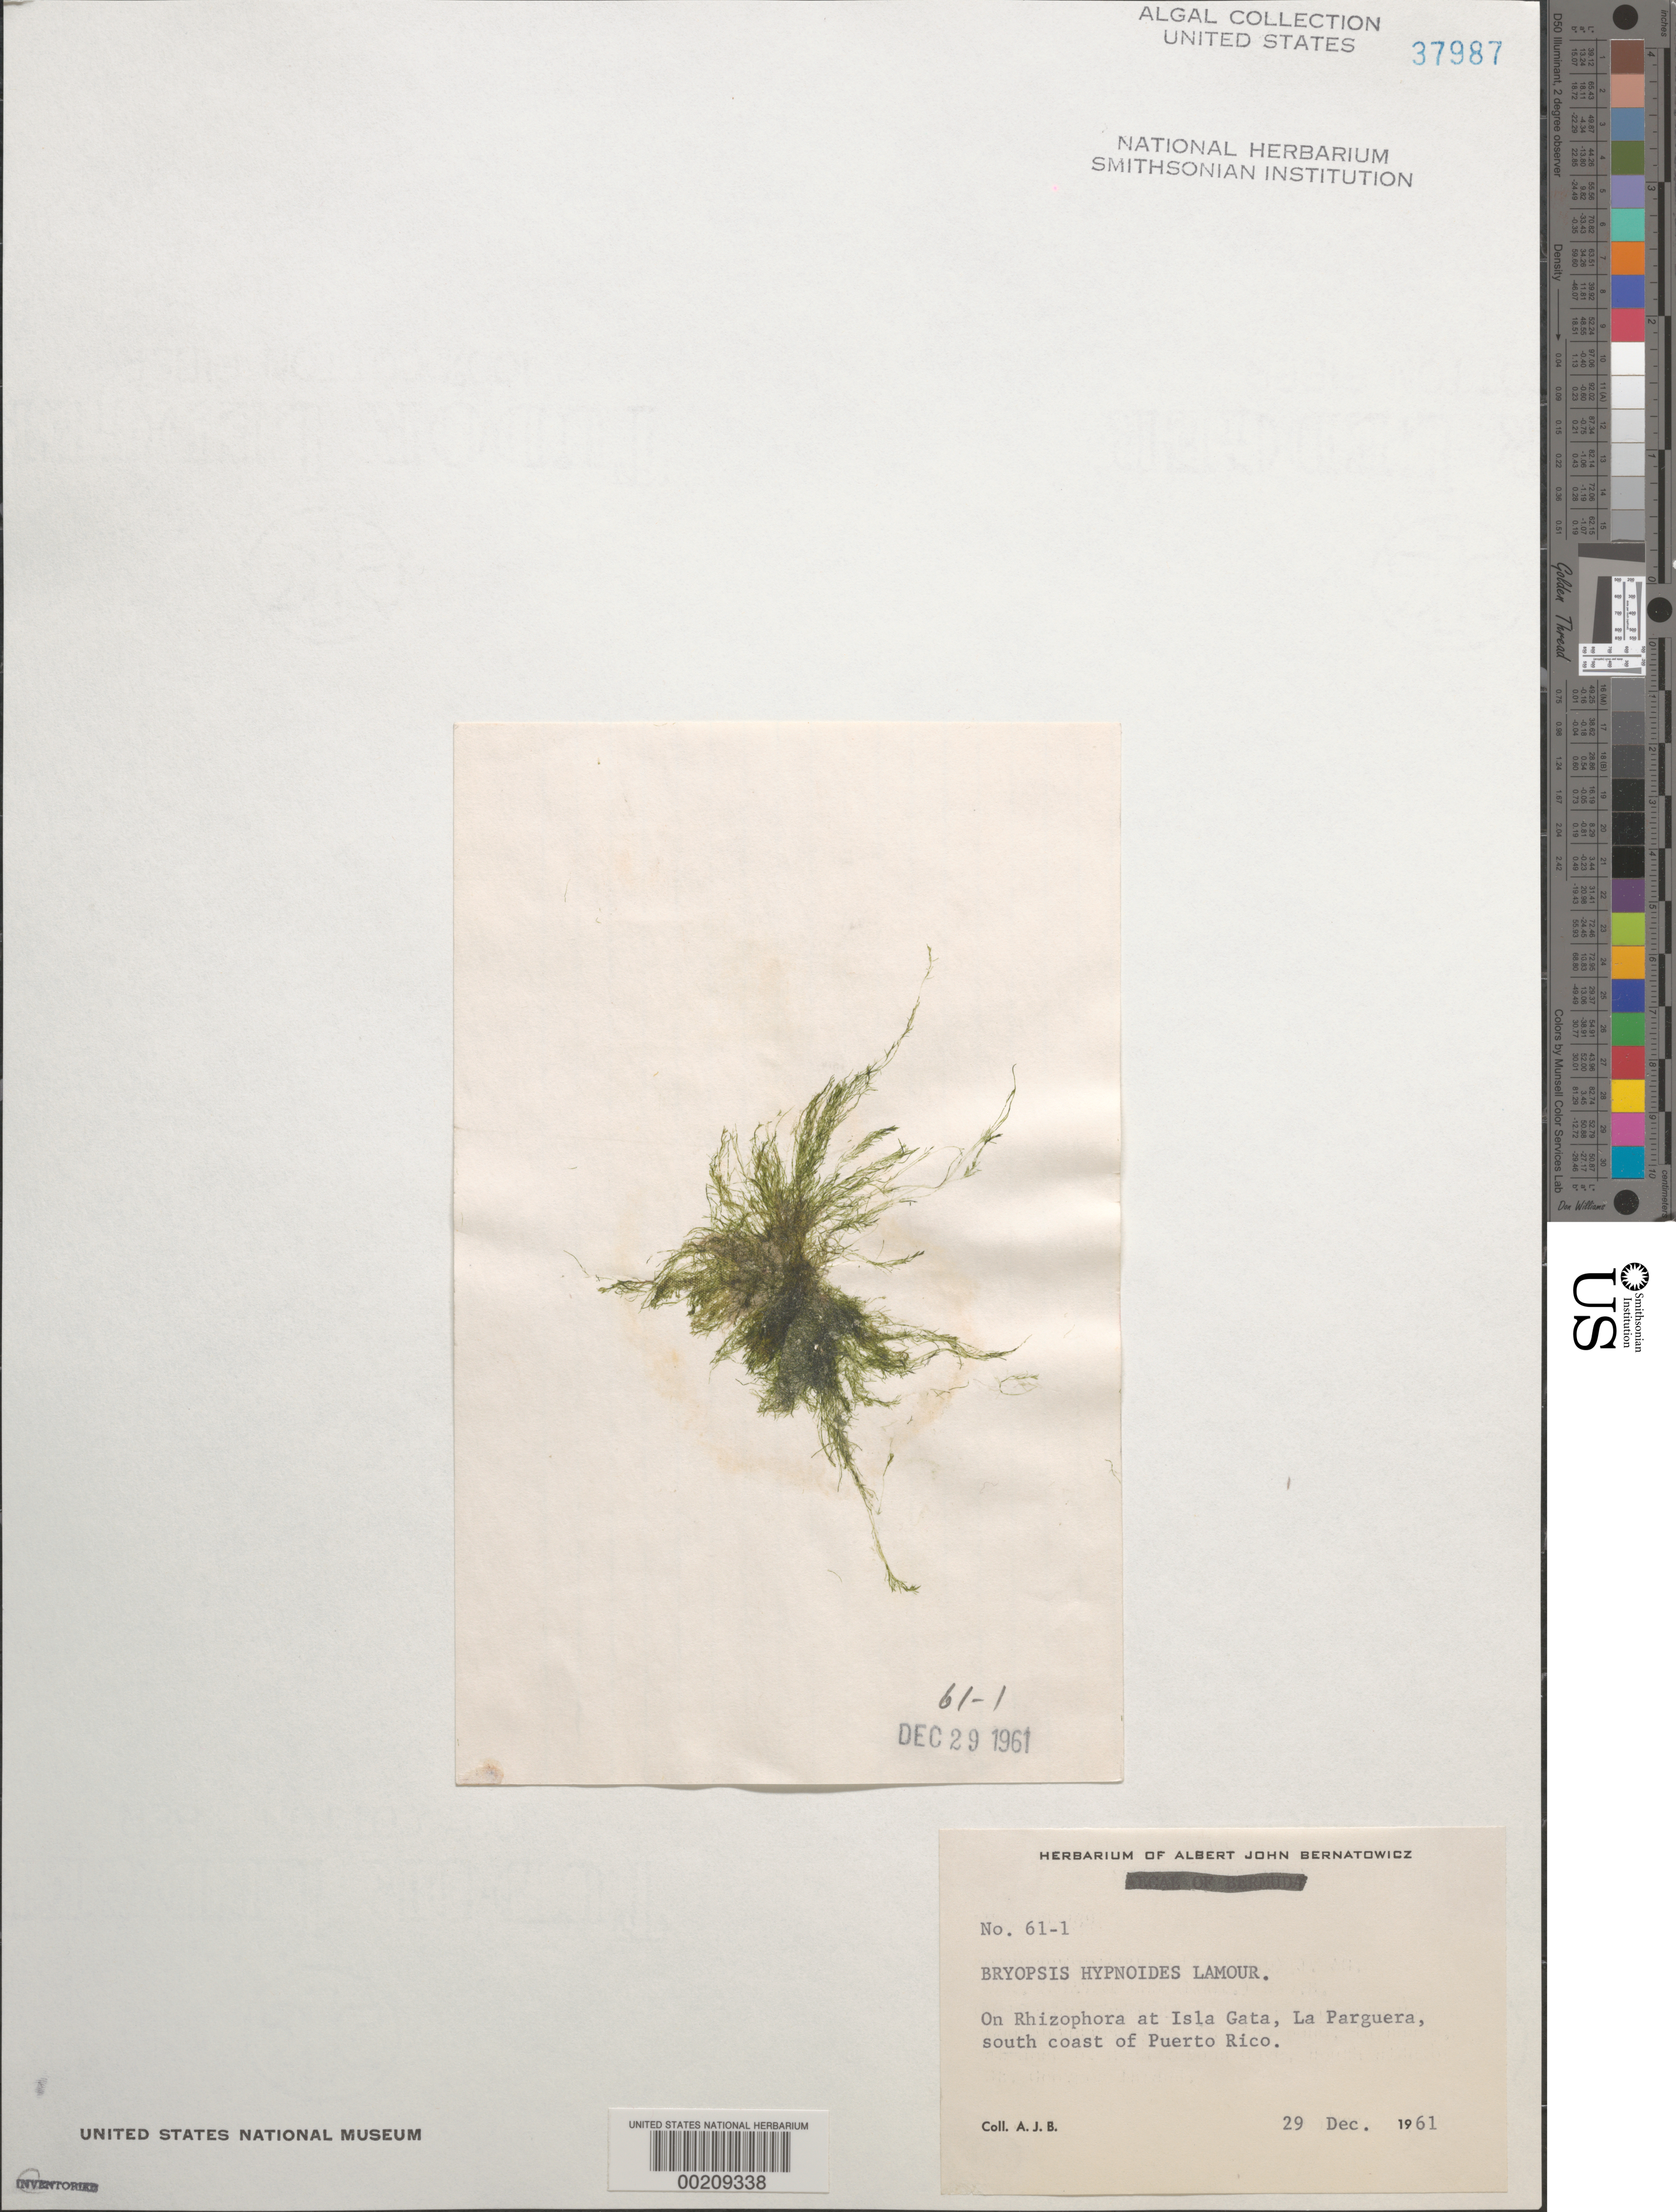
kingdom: Plantae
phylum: Chlorophyta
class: Ulvophyceae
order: Bryopsidales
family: Bryopsidaceae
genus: Bryopsis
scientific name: Bryopsis hypnoides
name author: J.V.Lamouroux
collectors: A. Bernatowicz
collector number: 61-1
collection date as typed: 29 Dec 1961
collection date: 1961-12-29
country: Puerto Rico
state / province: Lajas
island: Isla Gata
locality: La Parguera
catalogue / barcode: US 37987